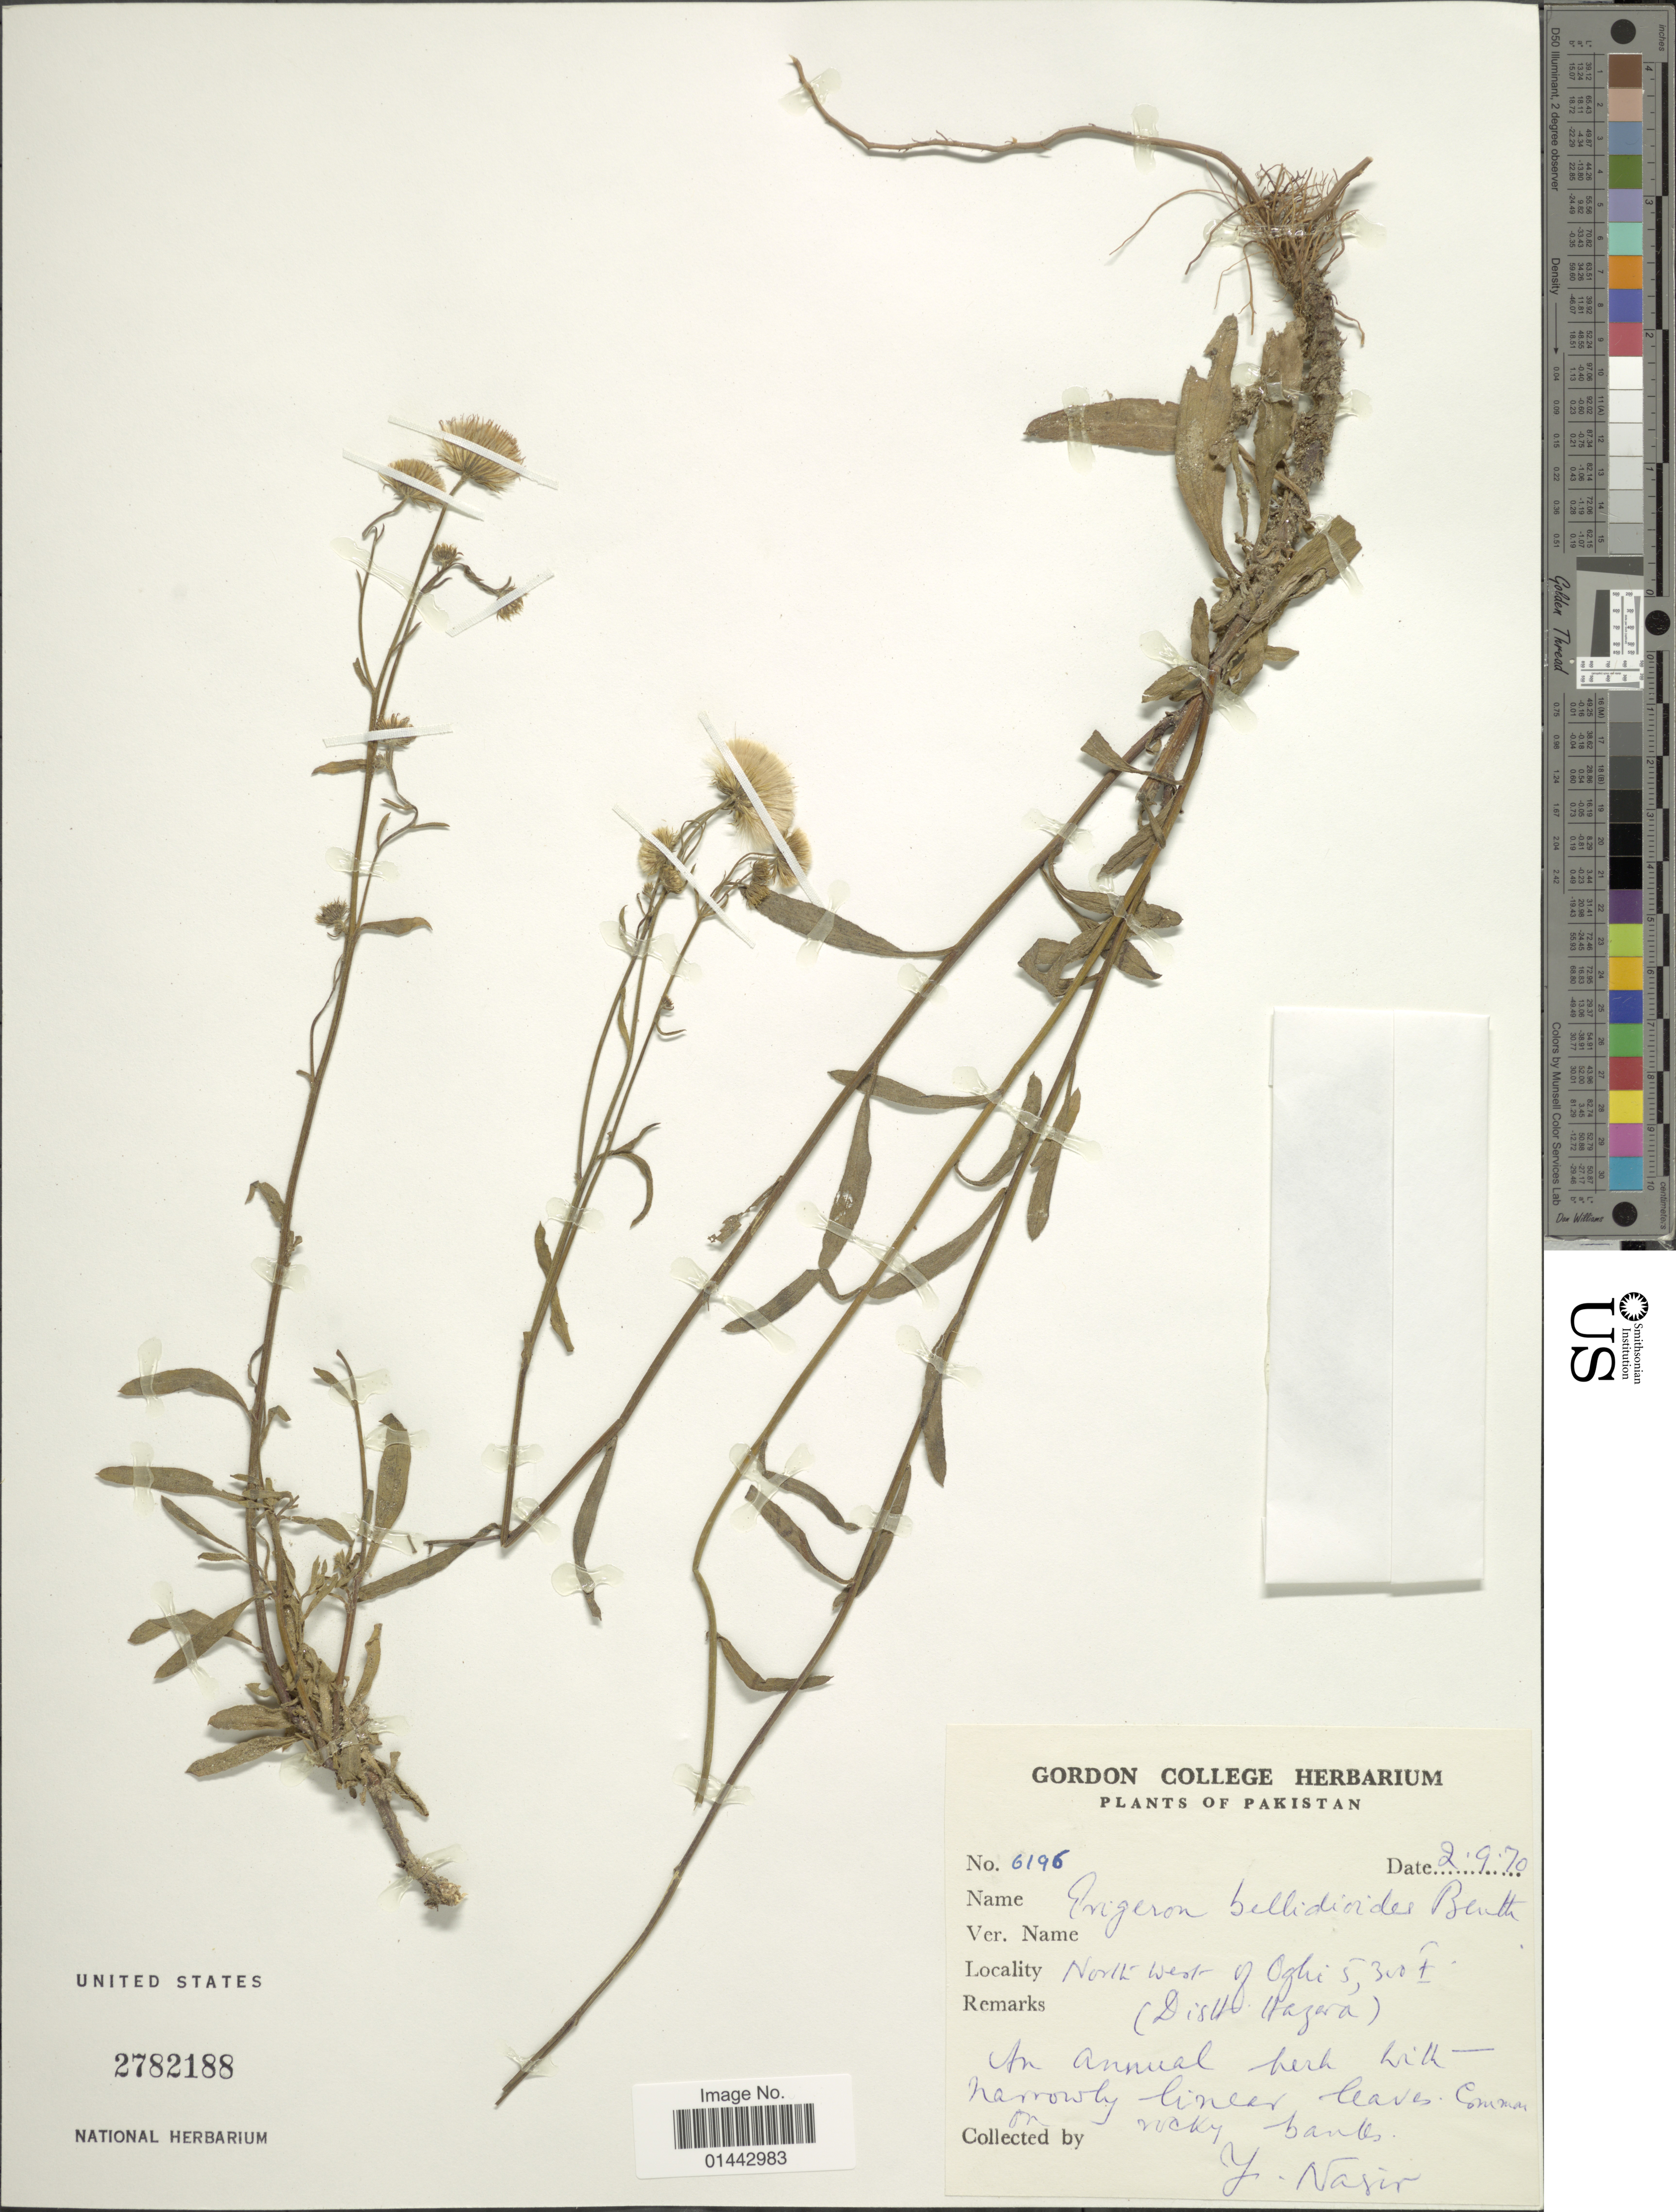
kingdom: Plantae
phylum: Tracheophyta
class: Magnoliopsida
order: Asterales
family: Asteraceae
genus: Erigeron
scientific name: Erigeron bellioides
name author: DC.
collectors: Y. Nasir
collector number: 6196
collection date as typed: Transcribed d/m/y: 2/9/70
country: Pakistan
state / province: Khyber Pakhtunkhwa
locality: North-west of Oghi (Distt. Hazara).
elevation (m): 1615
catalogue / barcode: US 2782188